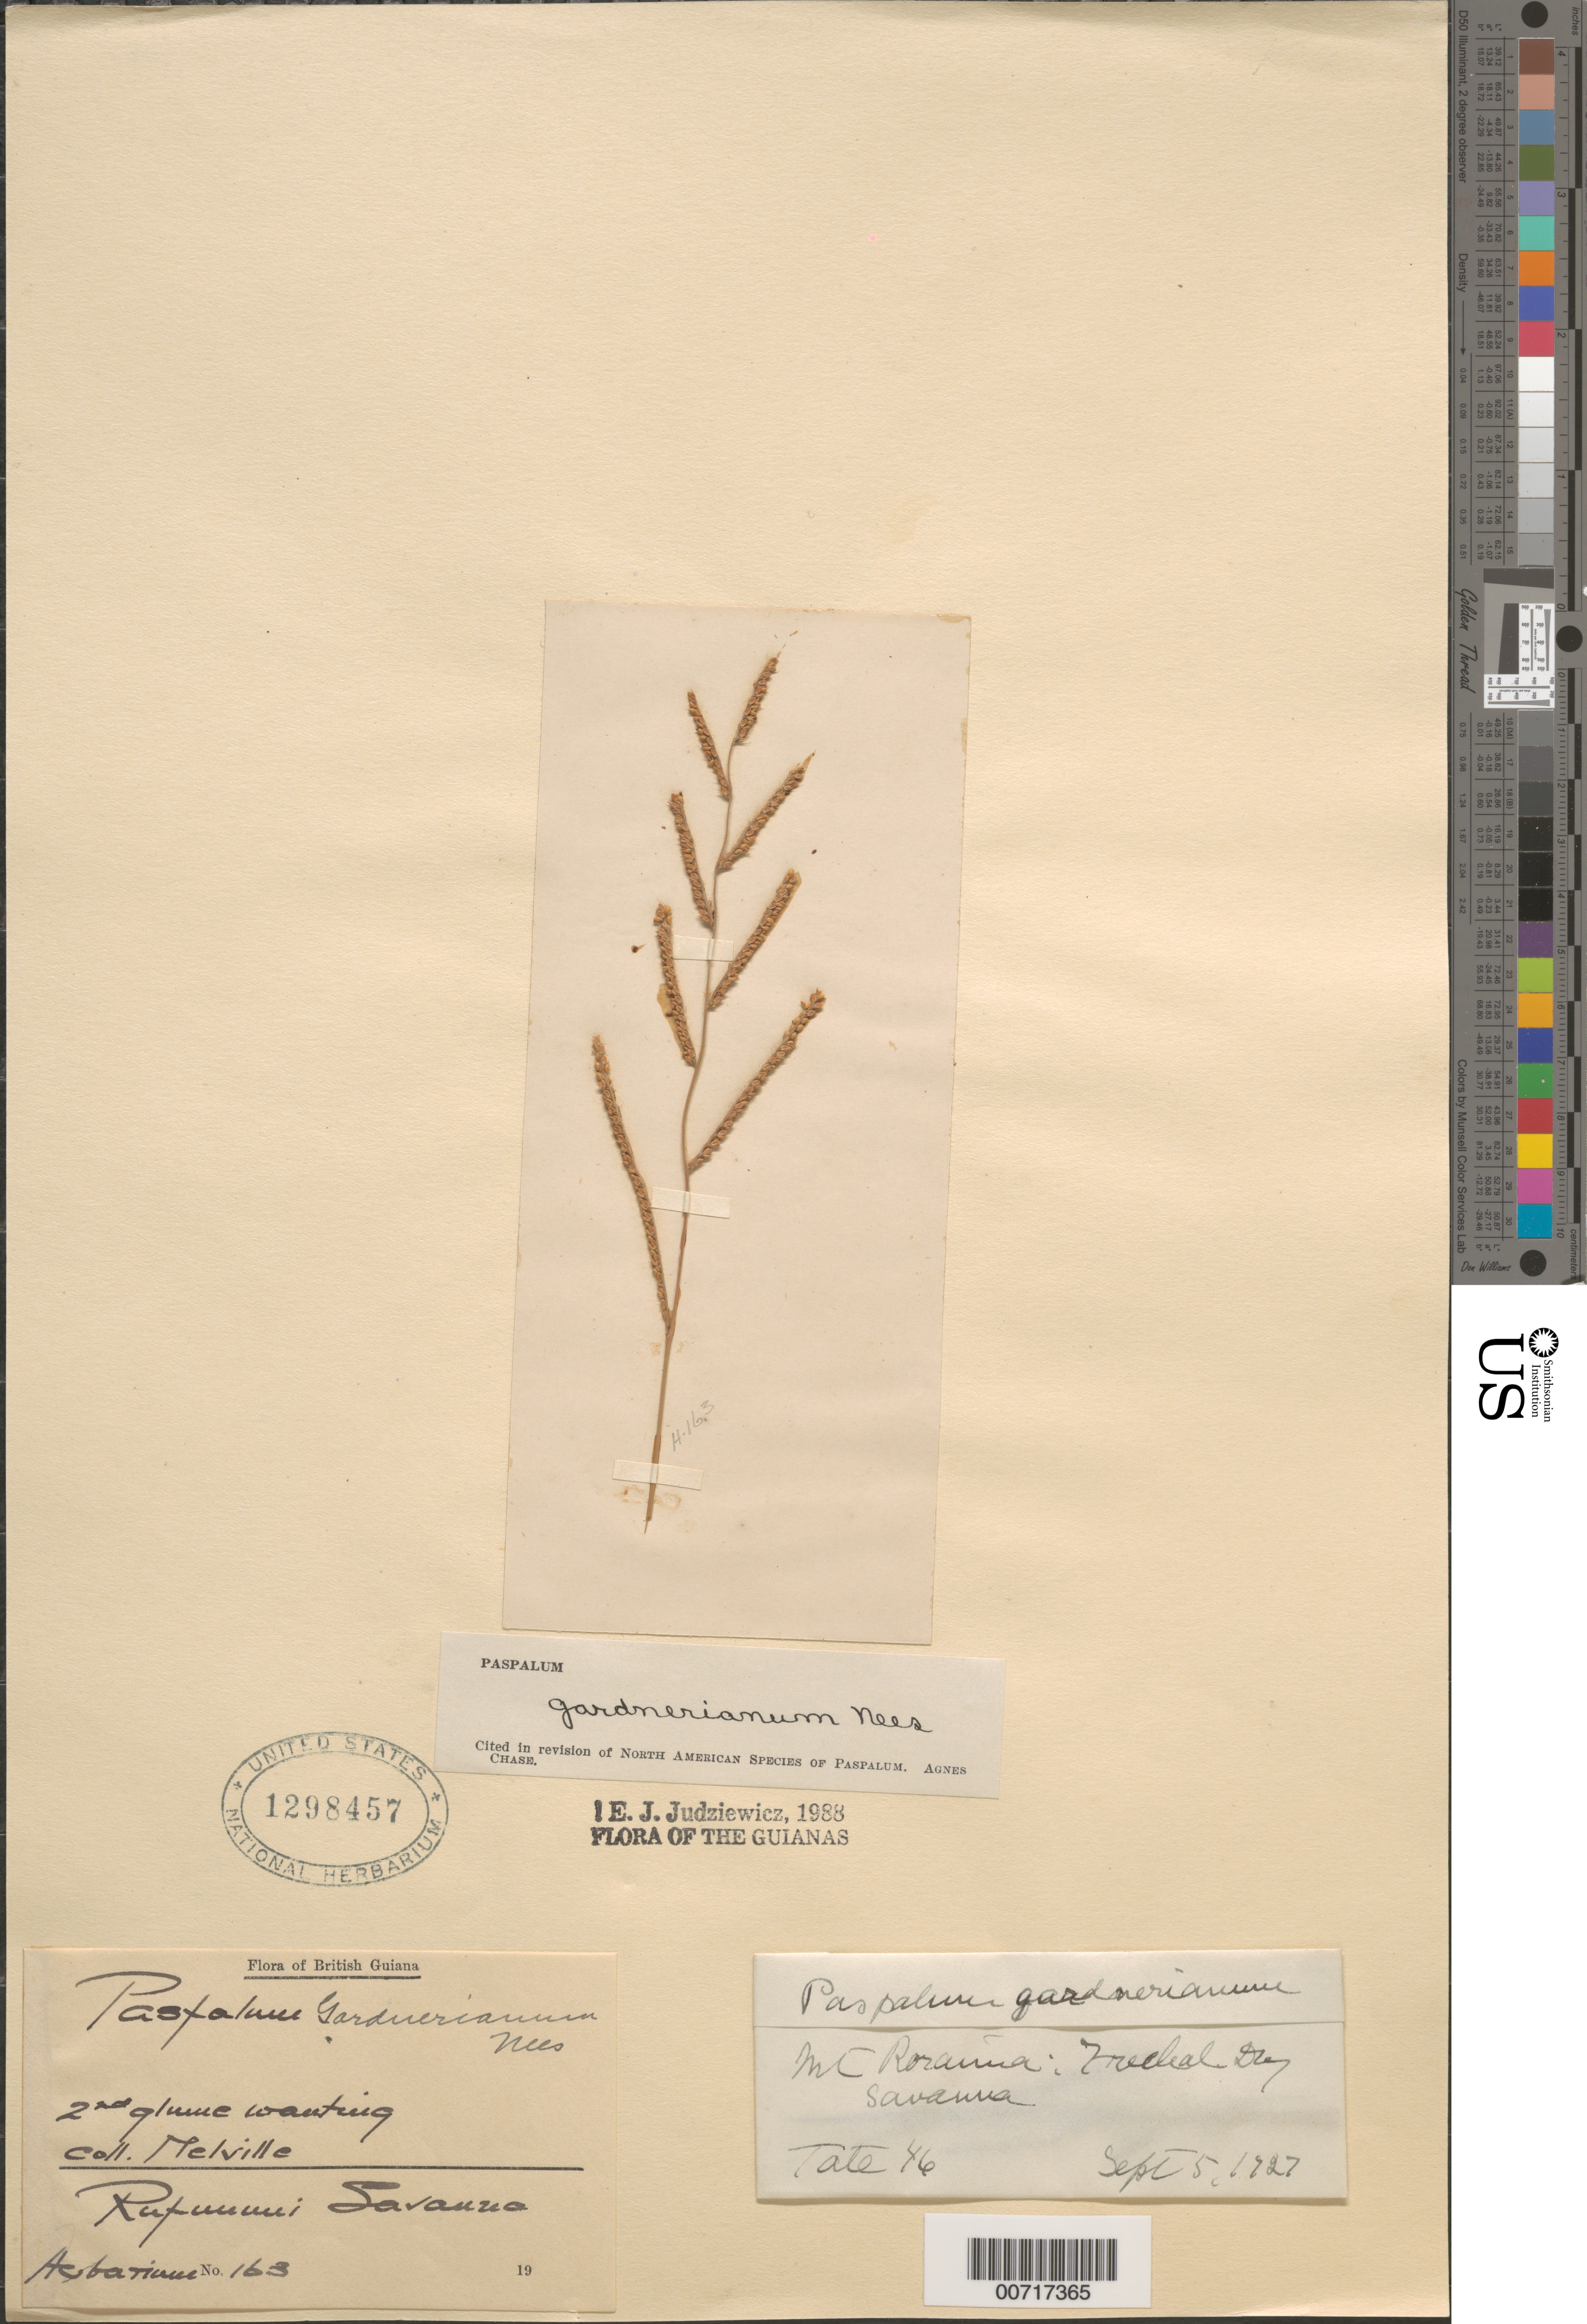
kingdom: Plantae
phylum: Tracheophyta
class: Liliopsida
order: Poales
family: Poaceae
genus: Paspalum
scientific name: Paspalum gardnerianum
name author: Nees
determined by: Judziewicz, E. J.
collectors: H. Melville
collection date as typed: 19--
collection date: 1900/1999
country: Guyana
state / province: U. Takutu-U. Essequibo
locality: Rupununi Savanna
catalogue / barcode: US 1298457